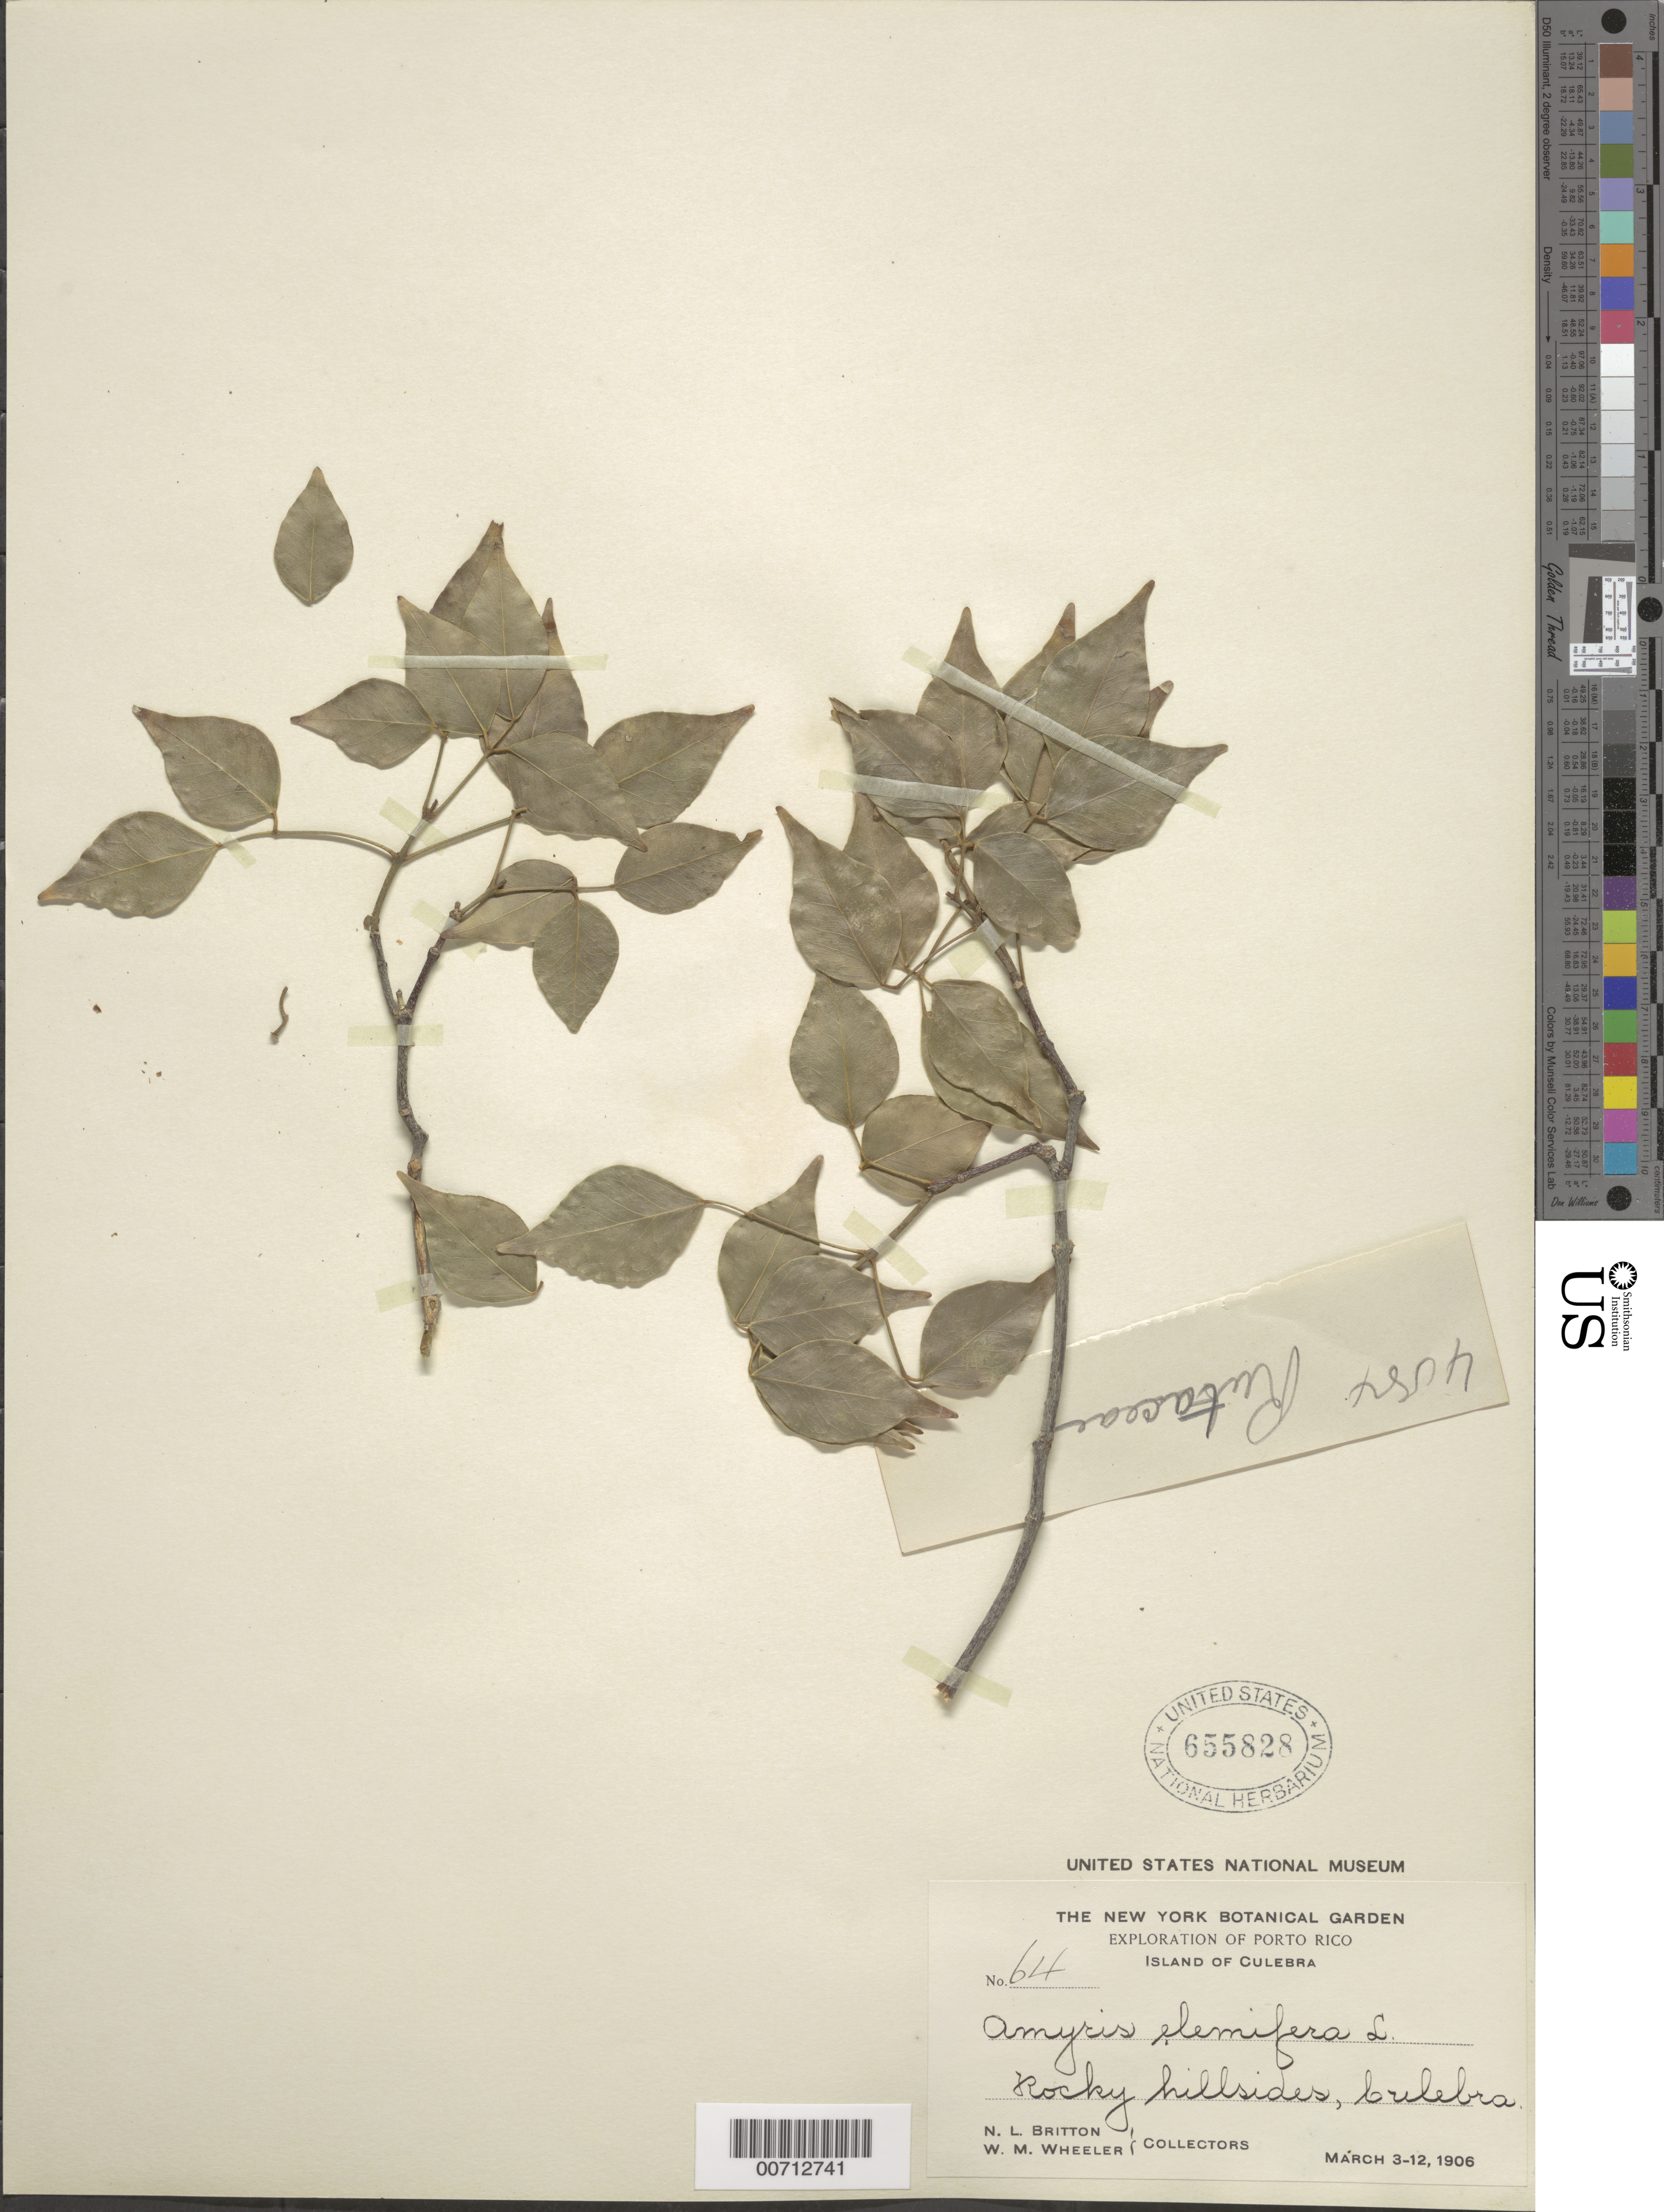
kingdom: Plantae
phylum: Tracheophyta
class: Magnoliopsida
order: Sapindales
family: Rutaceae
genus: Amyris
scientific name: Amyris elemifera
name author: L.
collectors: N. Britton & W. Wheeler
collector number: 64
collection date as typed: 03 Mar 1906 to 12 Mar 1906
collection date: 1906-03-03/1906-03-12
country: Puerto Rico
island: Culebra Island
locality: Culebra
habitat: Rocky hillsides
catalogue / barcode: US 655828